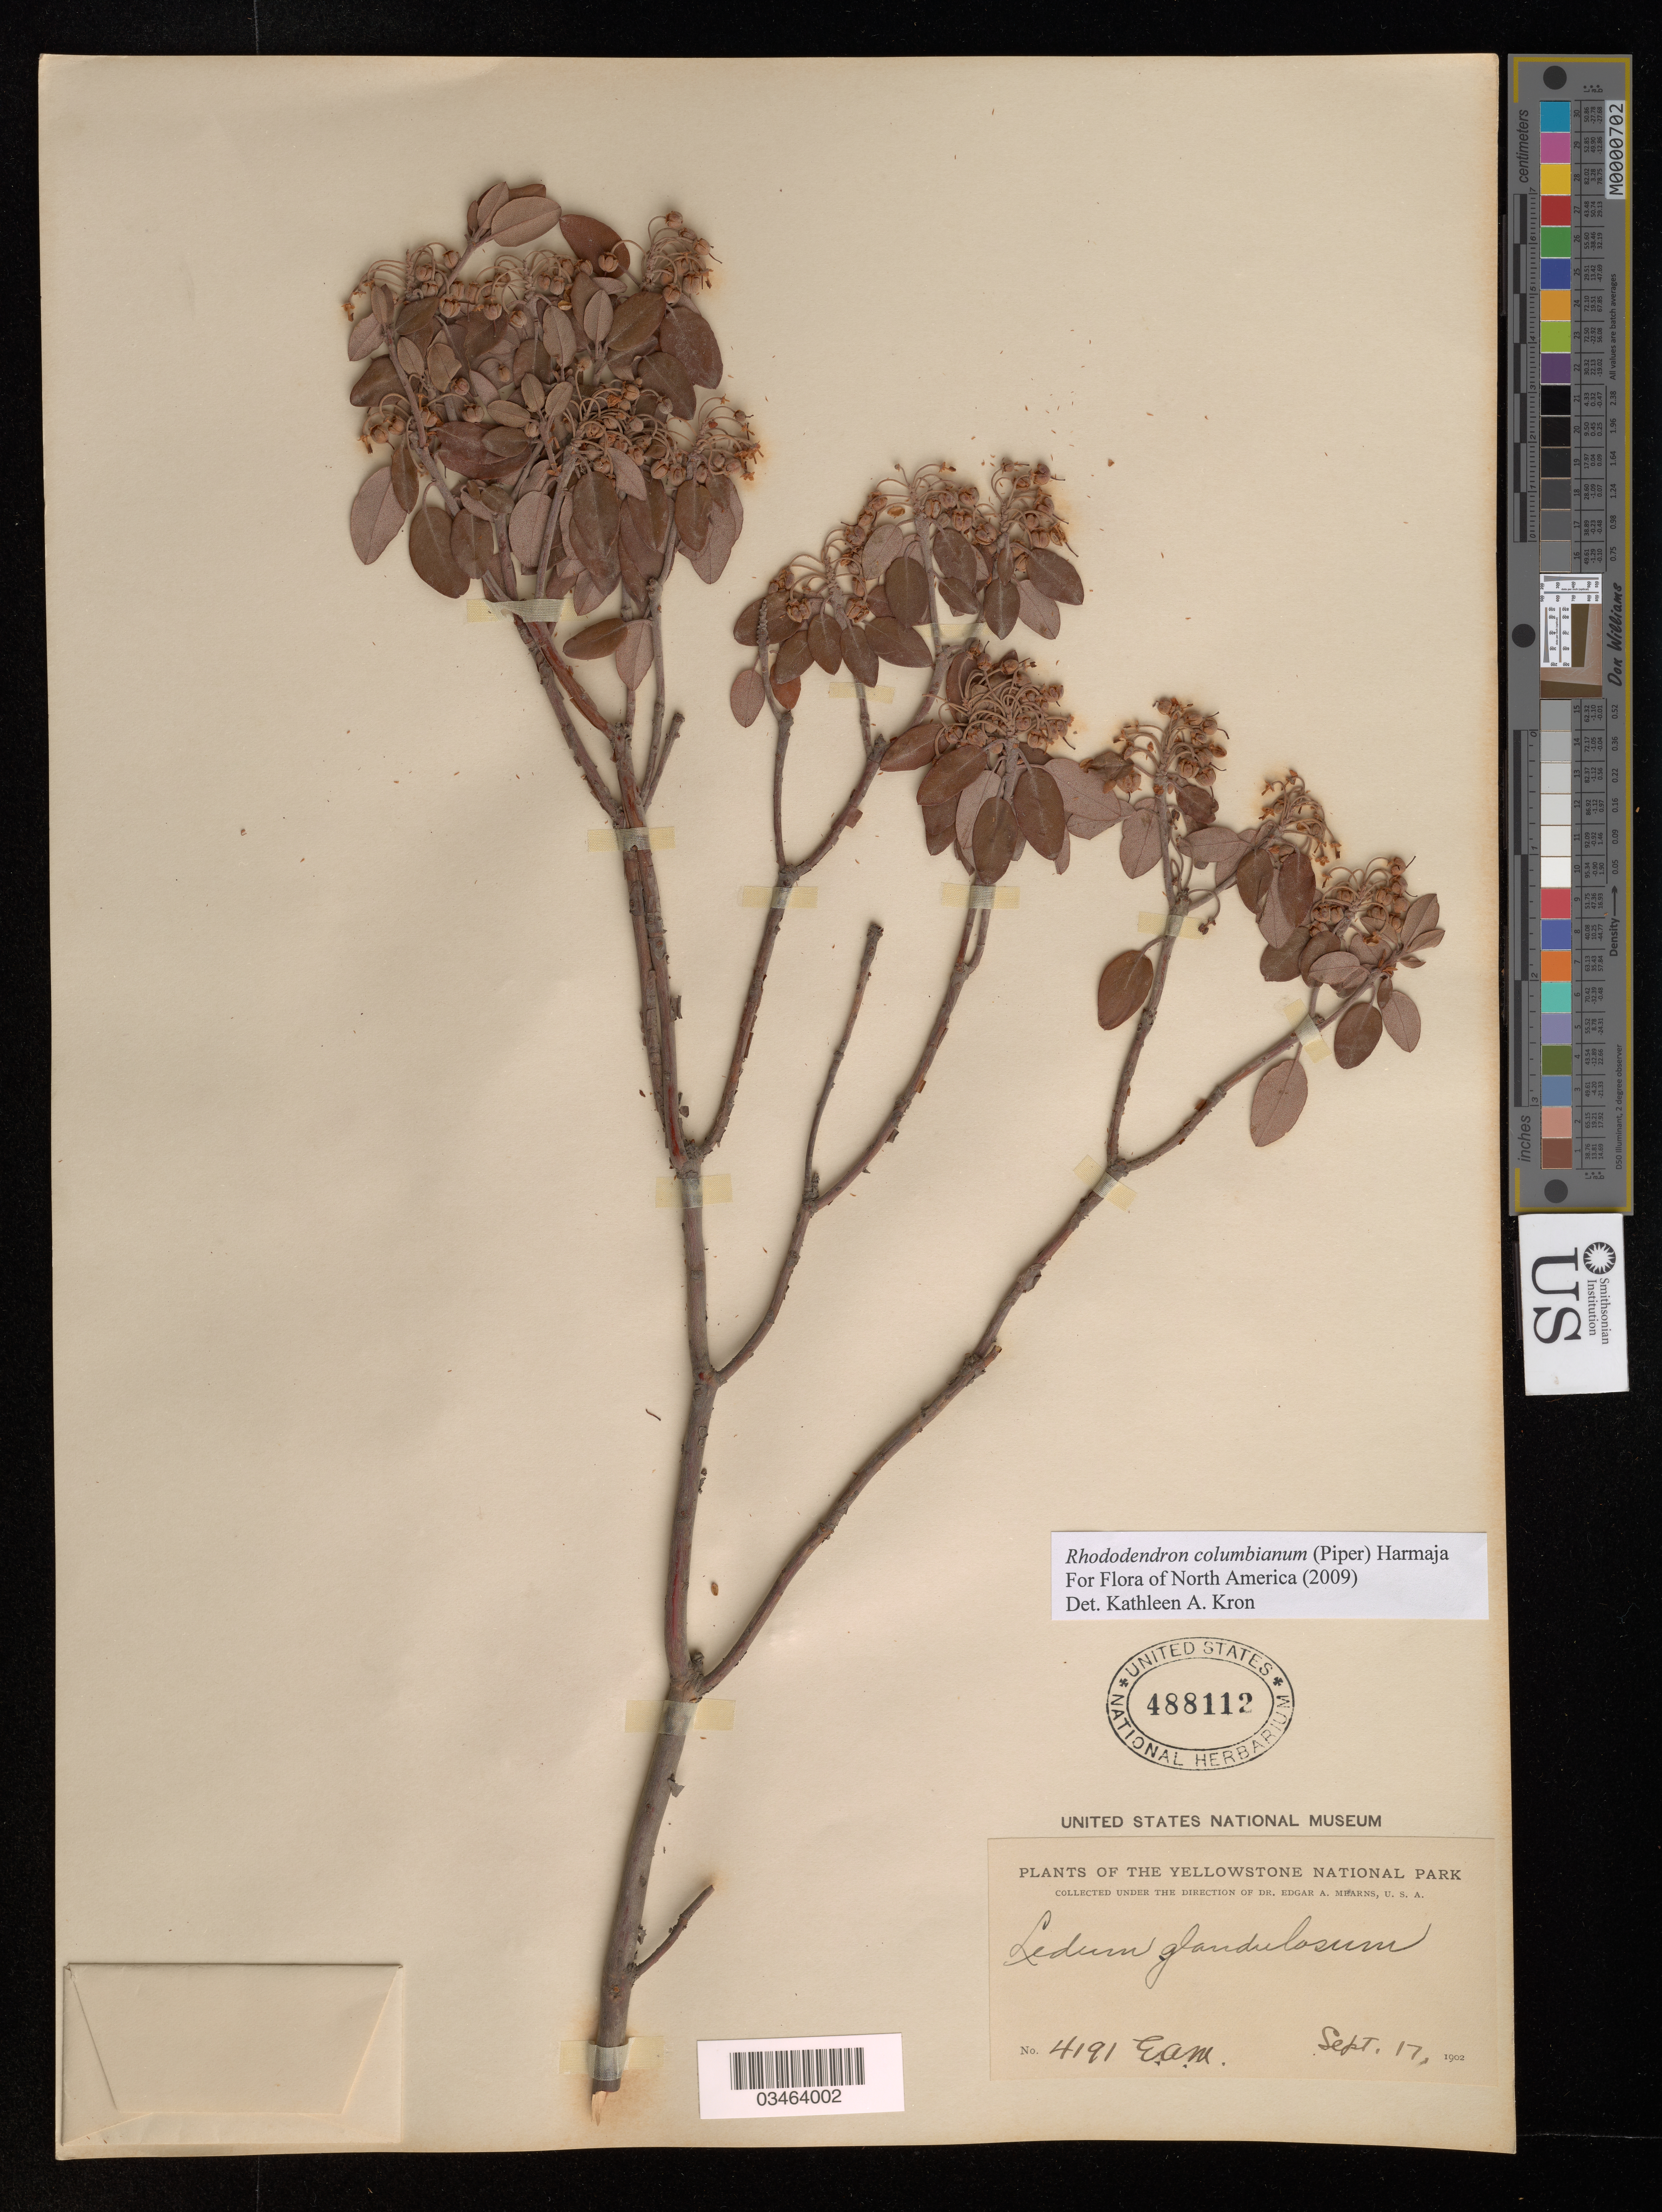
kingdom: Plantae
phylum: Tracheophyta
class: Magnoliopsida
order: Ericales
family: Ericaceae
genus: Rhododendron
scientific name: Rhododendron columbianum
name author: (Piper) Harmaja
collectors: E. A. Mearns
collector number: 4191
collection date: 1902-09-17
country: United States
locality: The Yellowstone National Park.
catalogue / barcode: US 488112